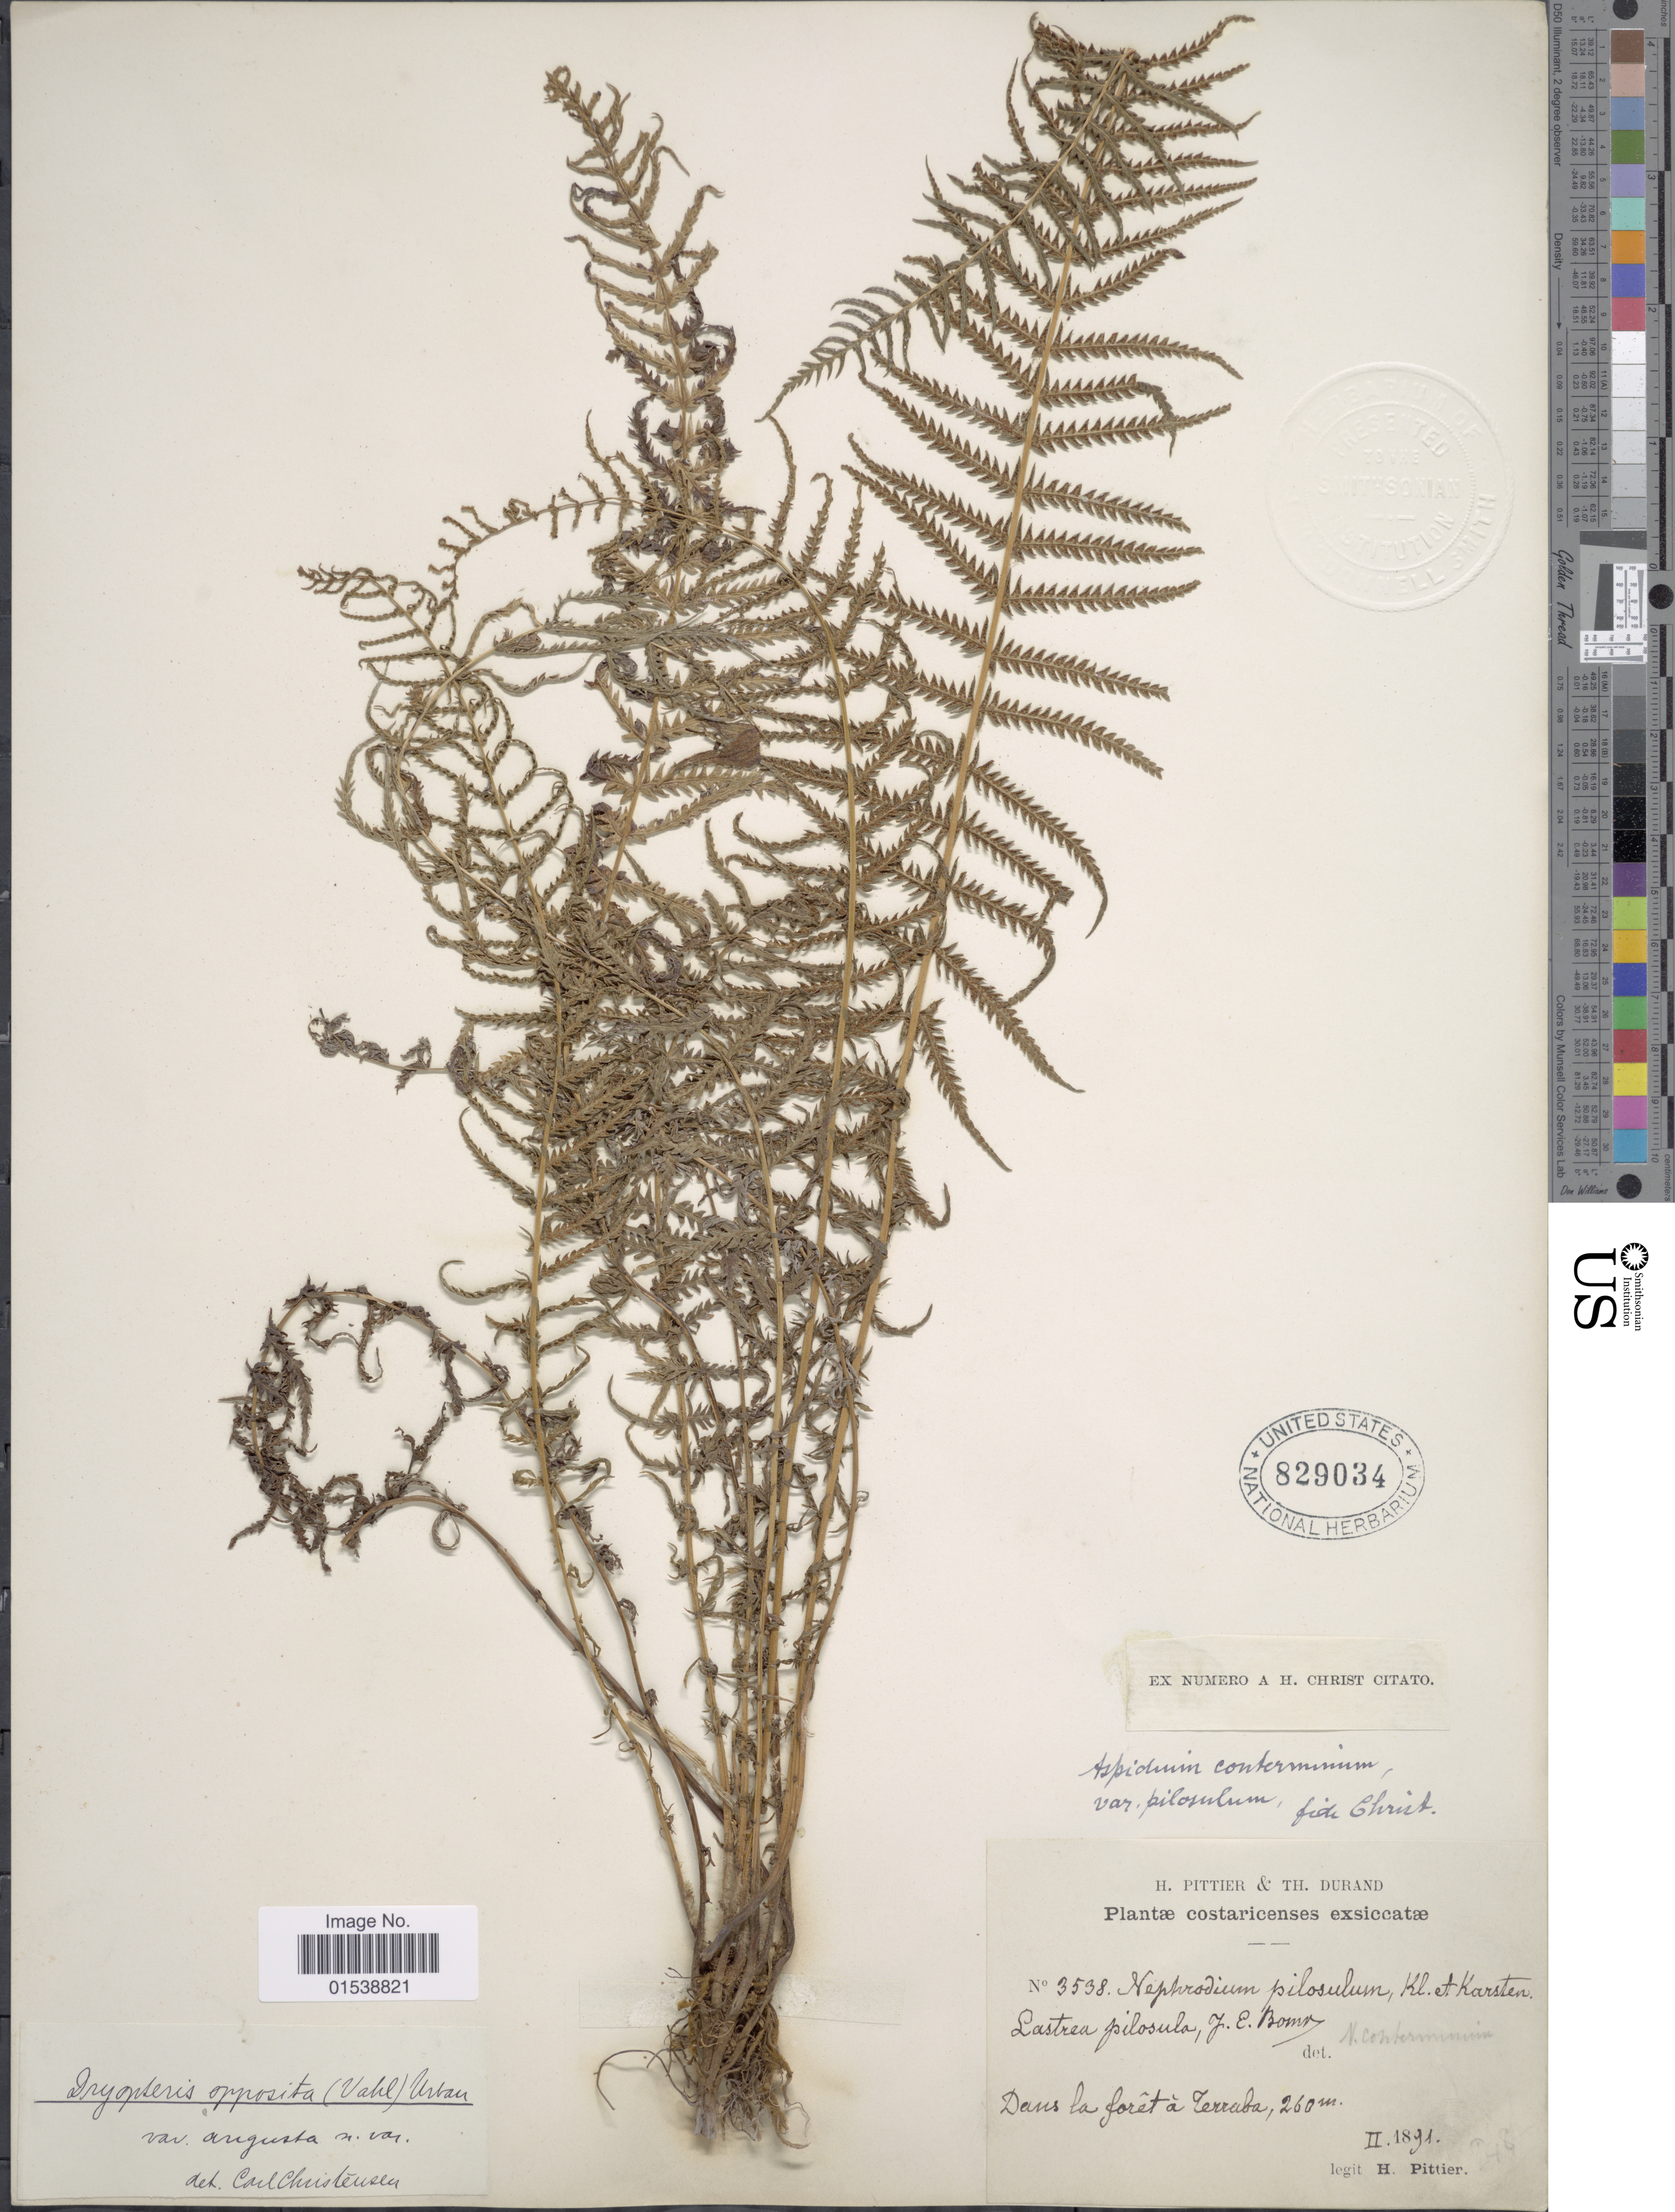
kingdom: Plantae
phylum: Tracheophyta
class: Polypodiopsida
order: Polypodiales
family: Thelypteridaceae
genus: Amauropelta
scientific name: Amauropelta resinifera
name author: (Desv.) Pic. Serm.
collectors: H. F. Pittier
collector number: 3538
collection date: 1891-02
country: Costa Rica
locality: Costaricenses, dans la foret a Cerraba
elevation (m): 260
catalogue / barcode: US 829034